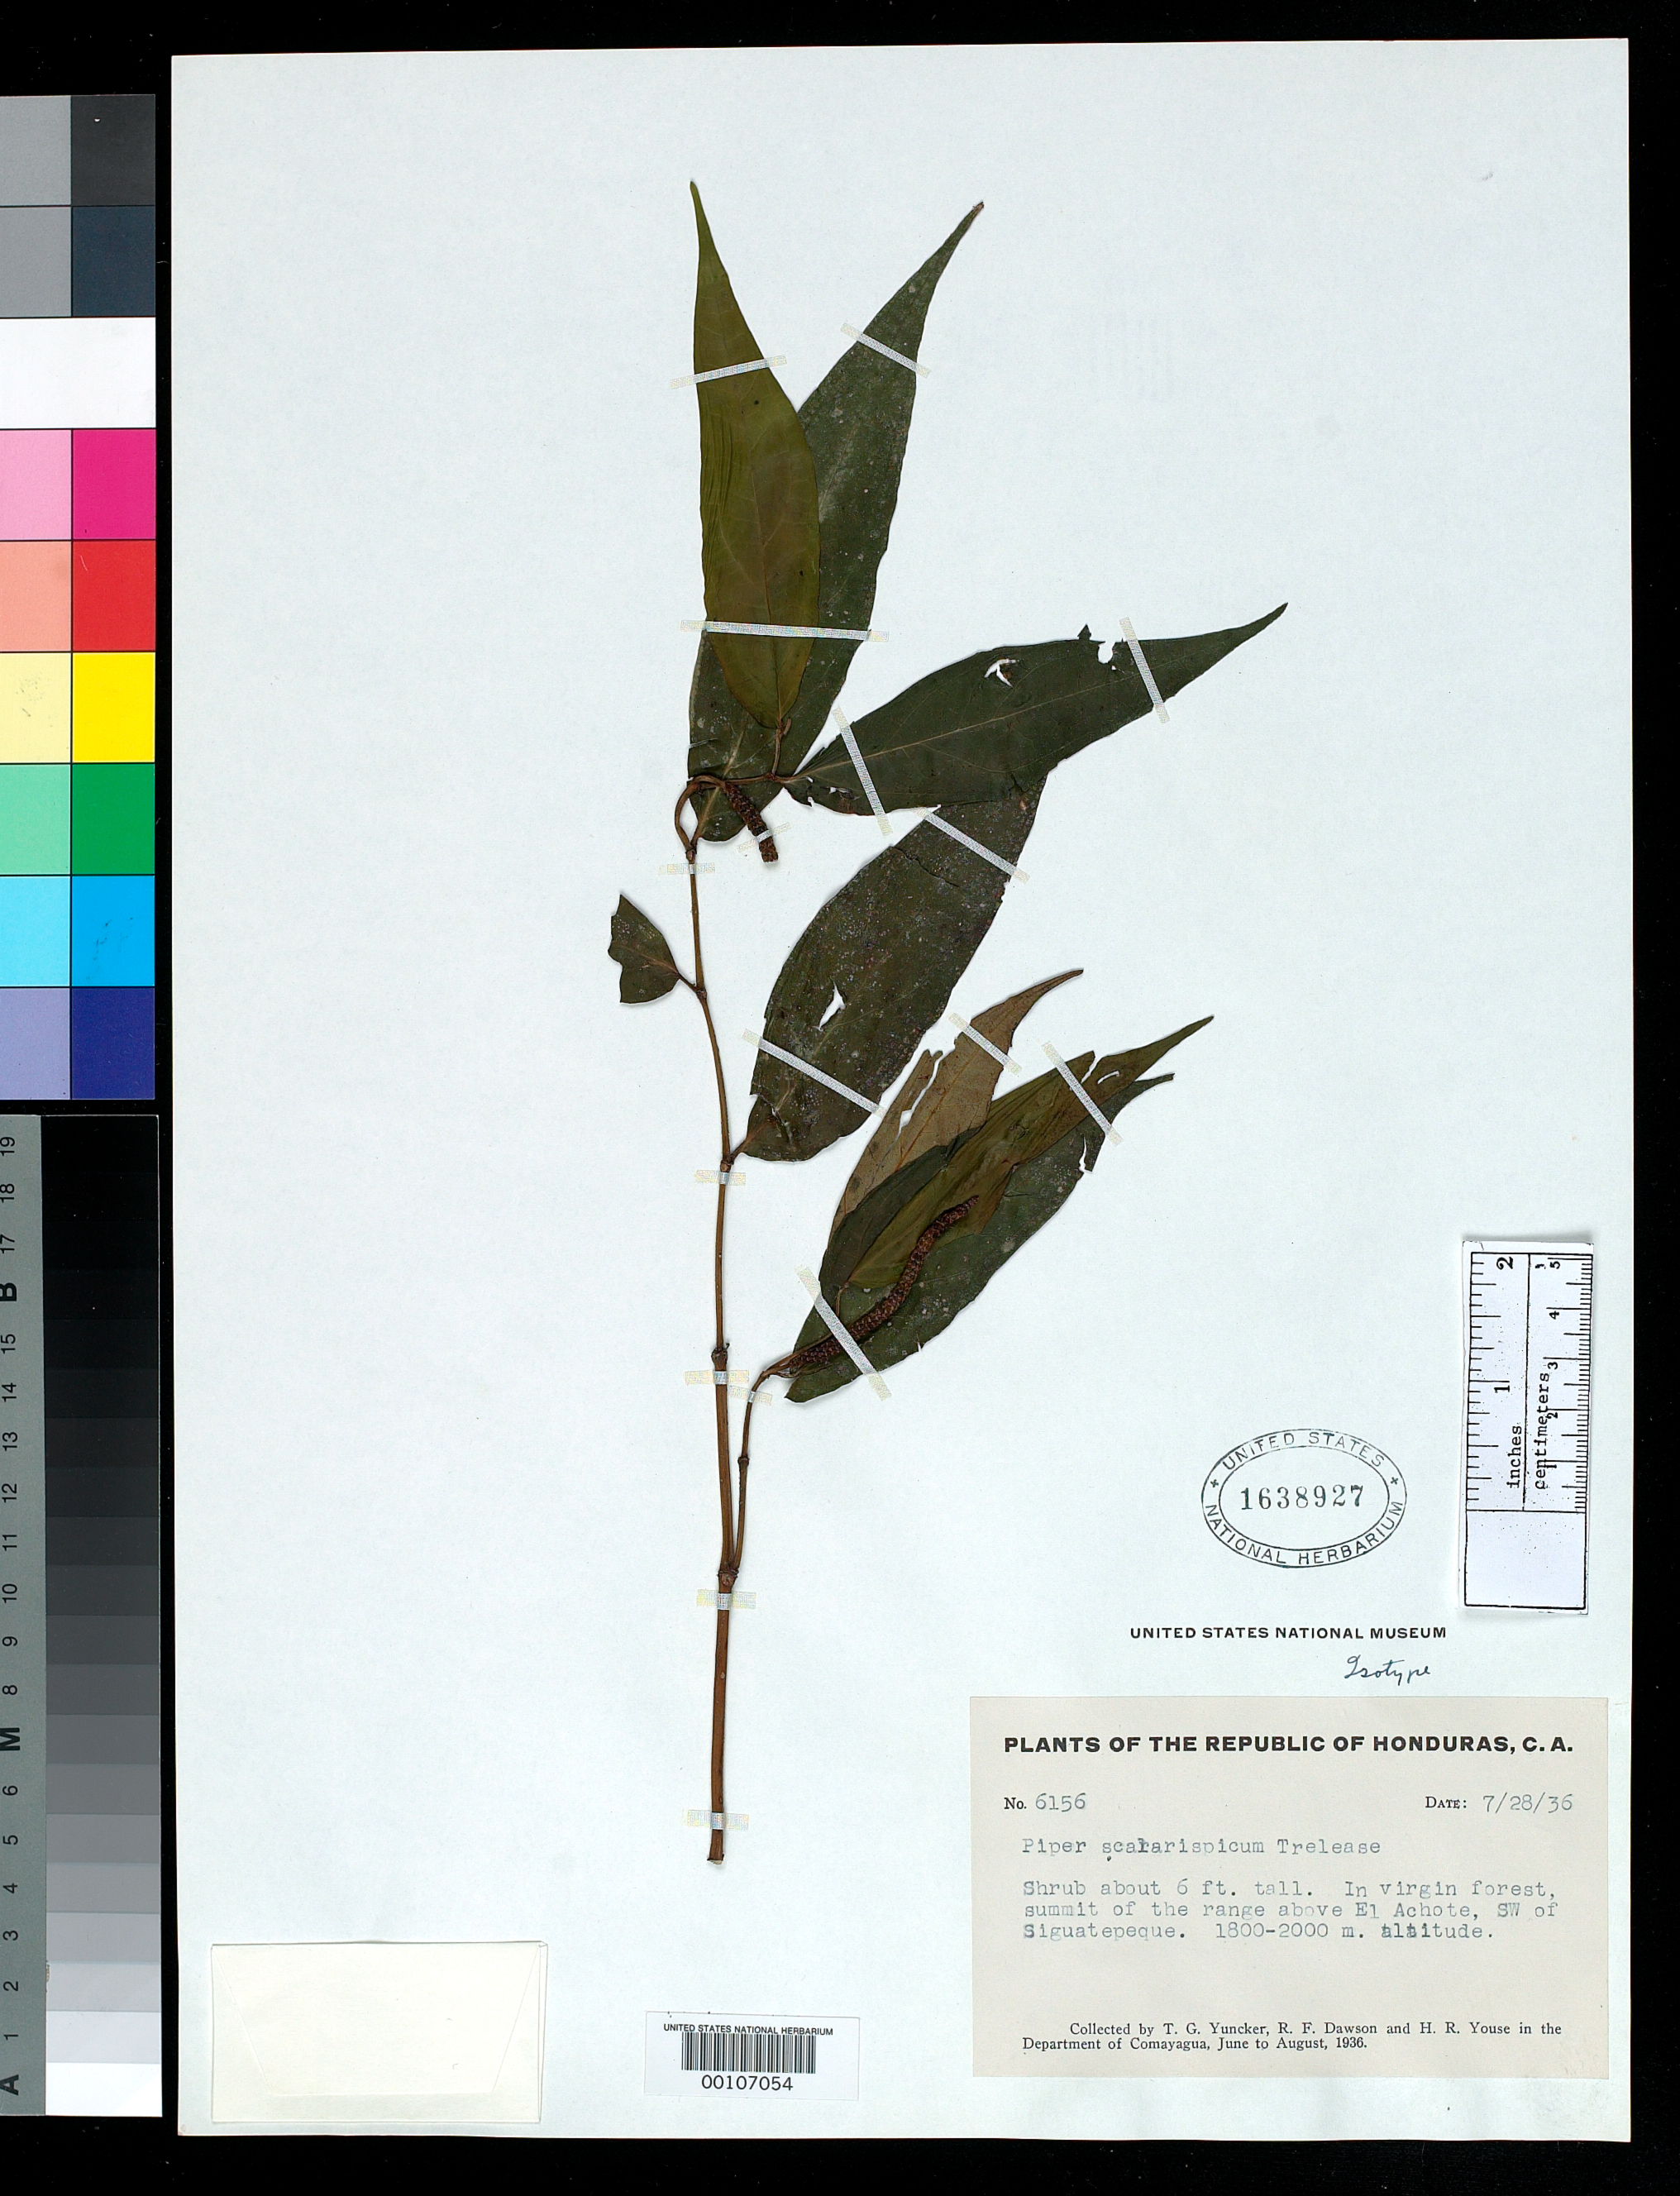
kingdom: Plantae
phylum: Tracheophyta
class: Magnoliopsida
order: Piperales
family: Piperaceae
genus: Piper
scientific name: Piper scalarispicum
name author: Trel.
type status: Isotype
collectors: T. G. Yuncker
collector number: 6156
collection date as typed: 28 Jul 1936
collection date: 1936-07-28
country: Honduras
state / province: Comayagua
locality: Above El Achote, SW of Siguatepeque.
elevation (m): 1800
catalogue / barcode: US 1638927